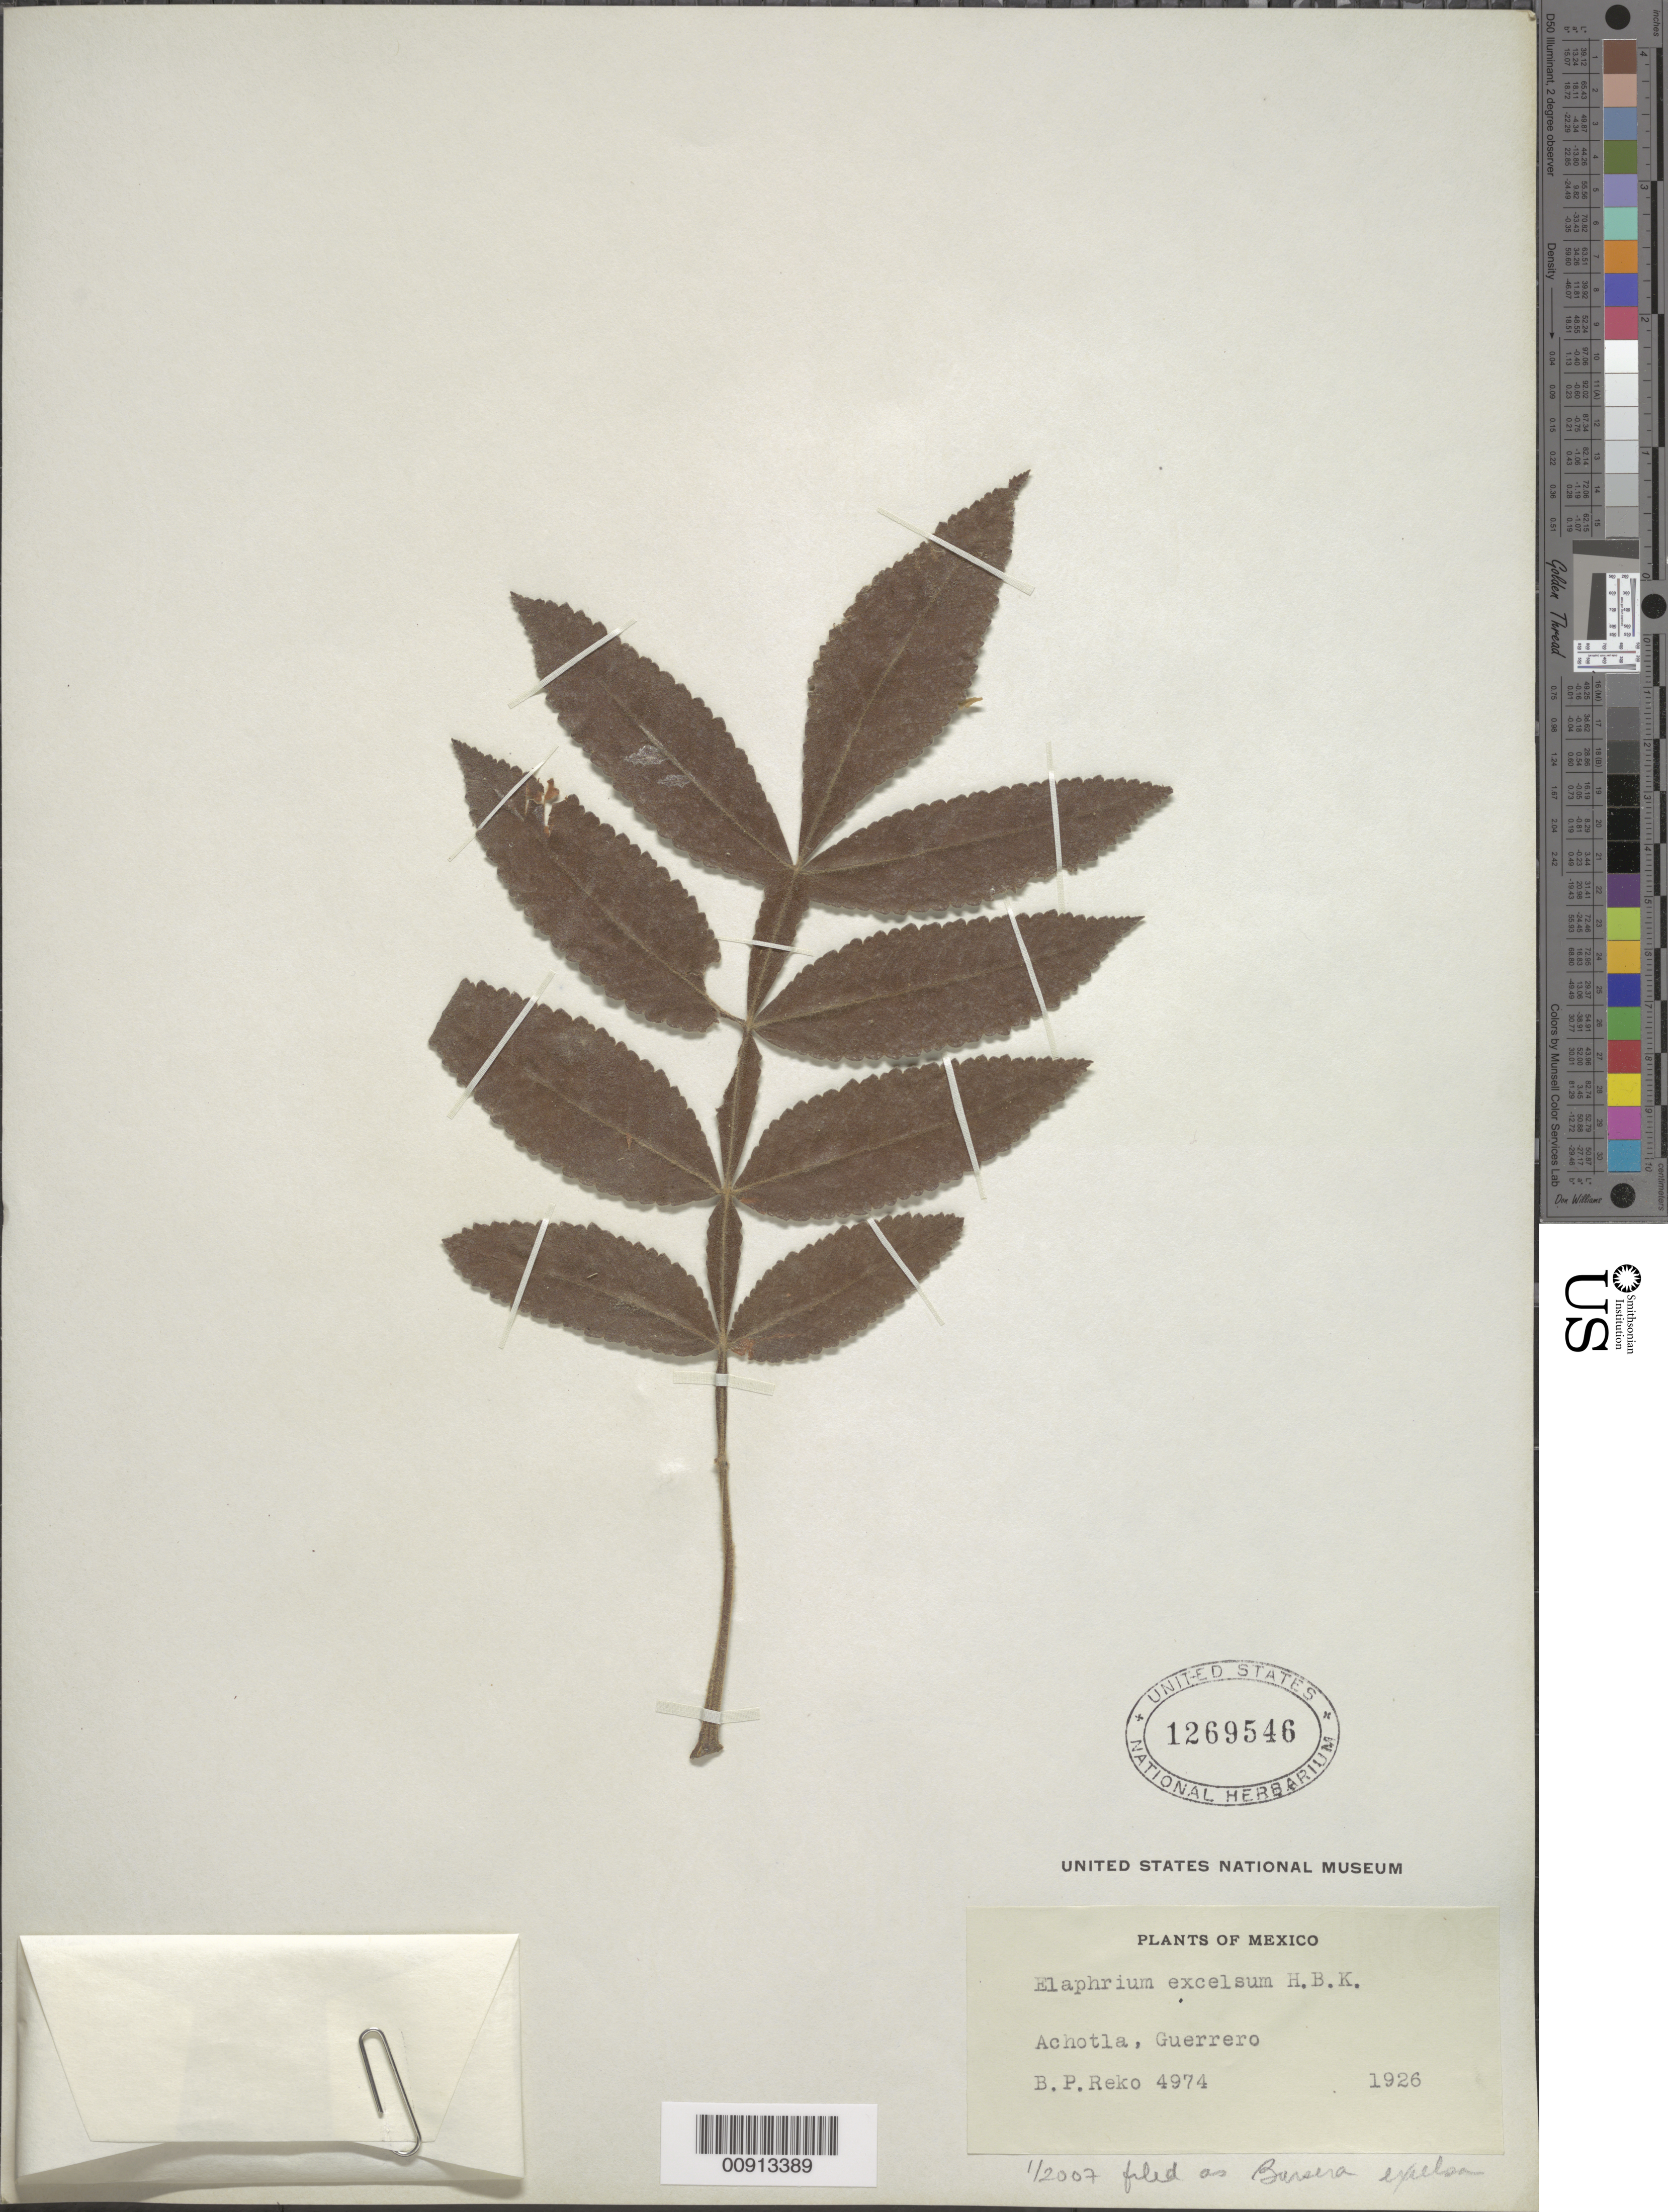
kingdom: Plantae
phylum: Tracheophyta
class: Magnoliopsida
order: Sapindales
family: Burseraceae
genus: Bursera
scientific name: Bursera excelsa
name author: (Kunth) Engl.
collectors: B. P. Reko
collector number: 4974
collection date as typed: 1926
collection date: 1926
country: Mexico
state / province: Guerrero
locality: Achotla, Guerrero.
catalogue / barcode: US 1269546